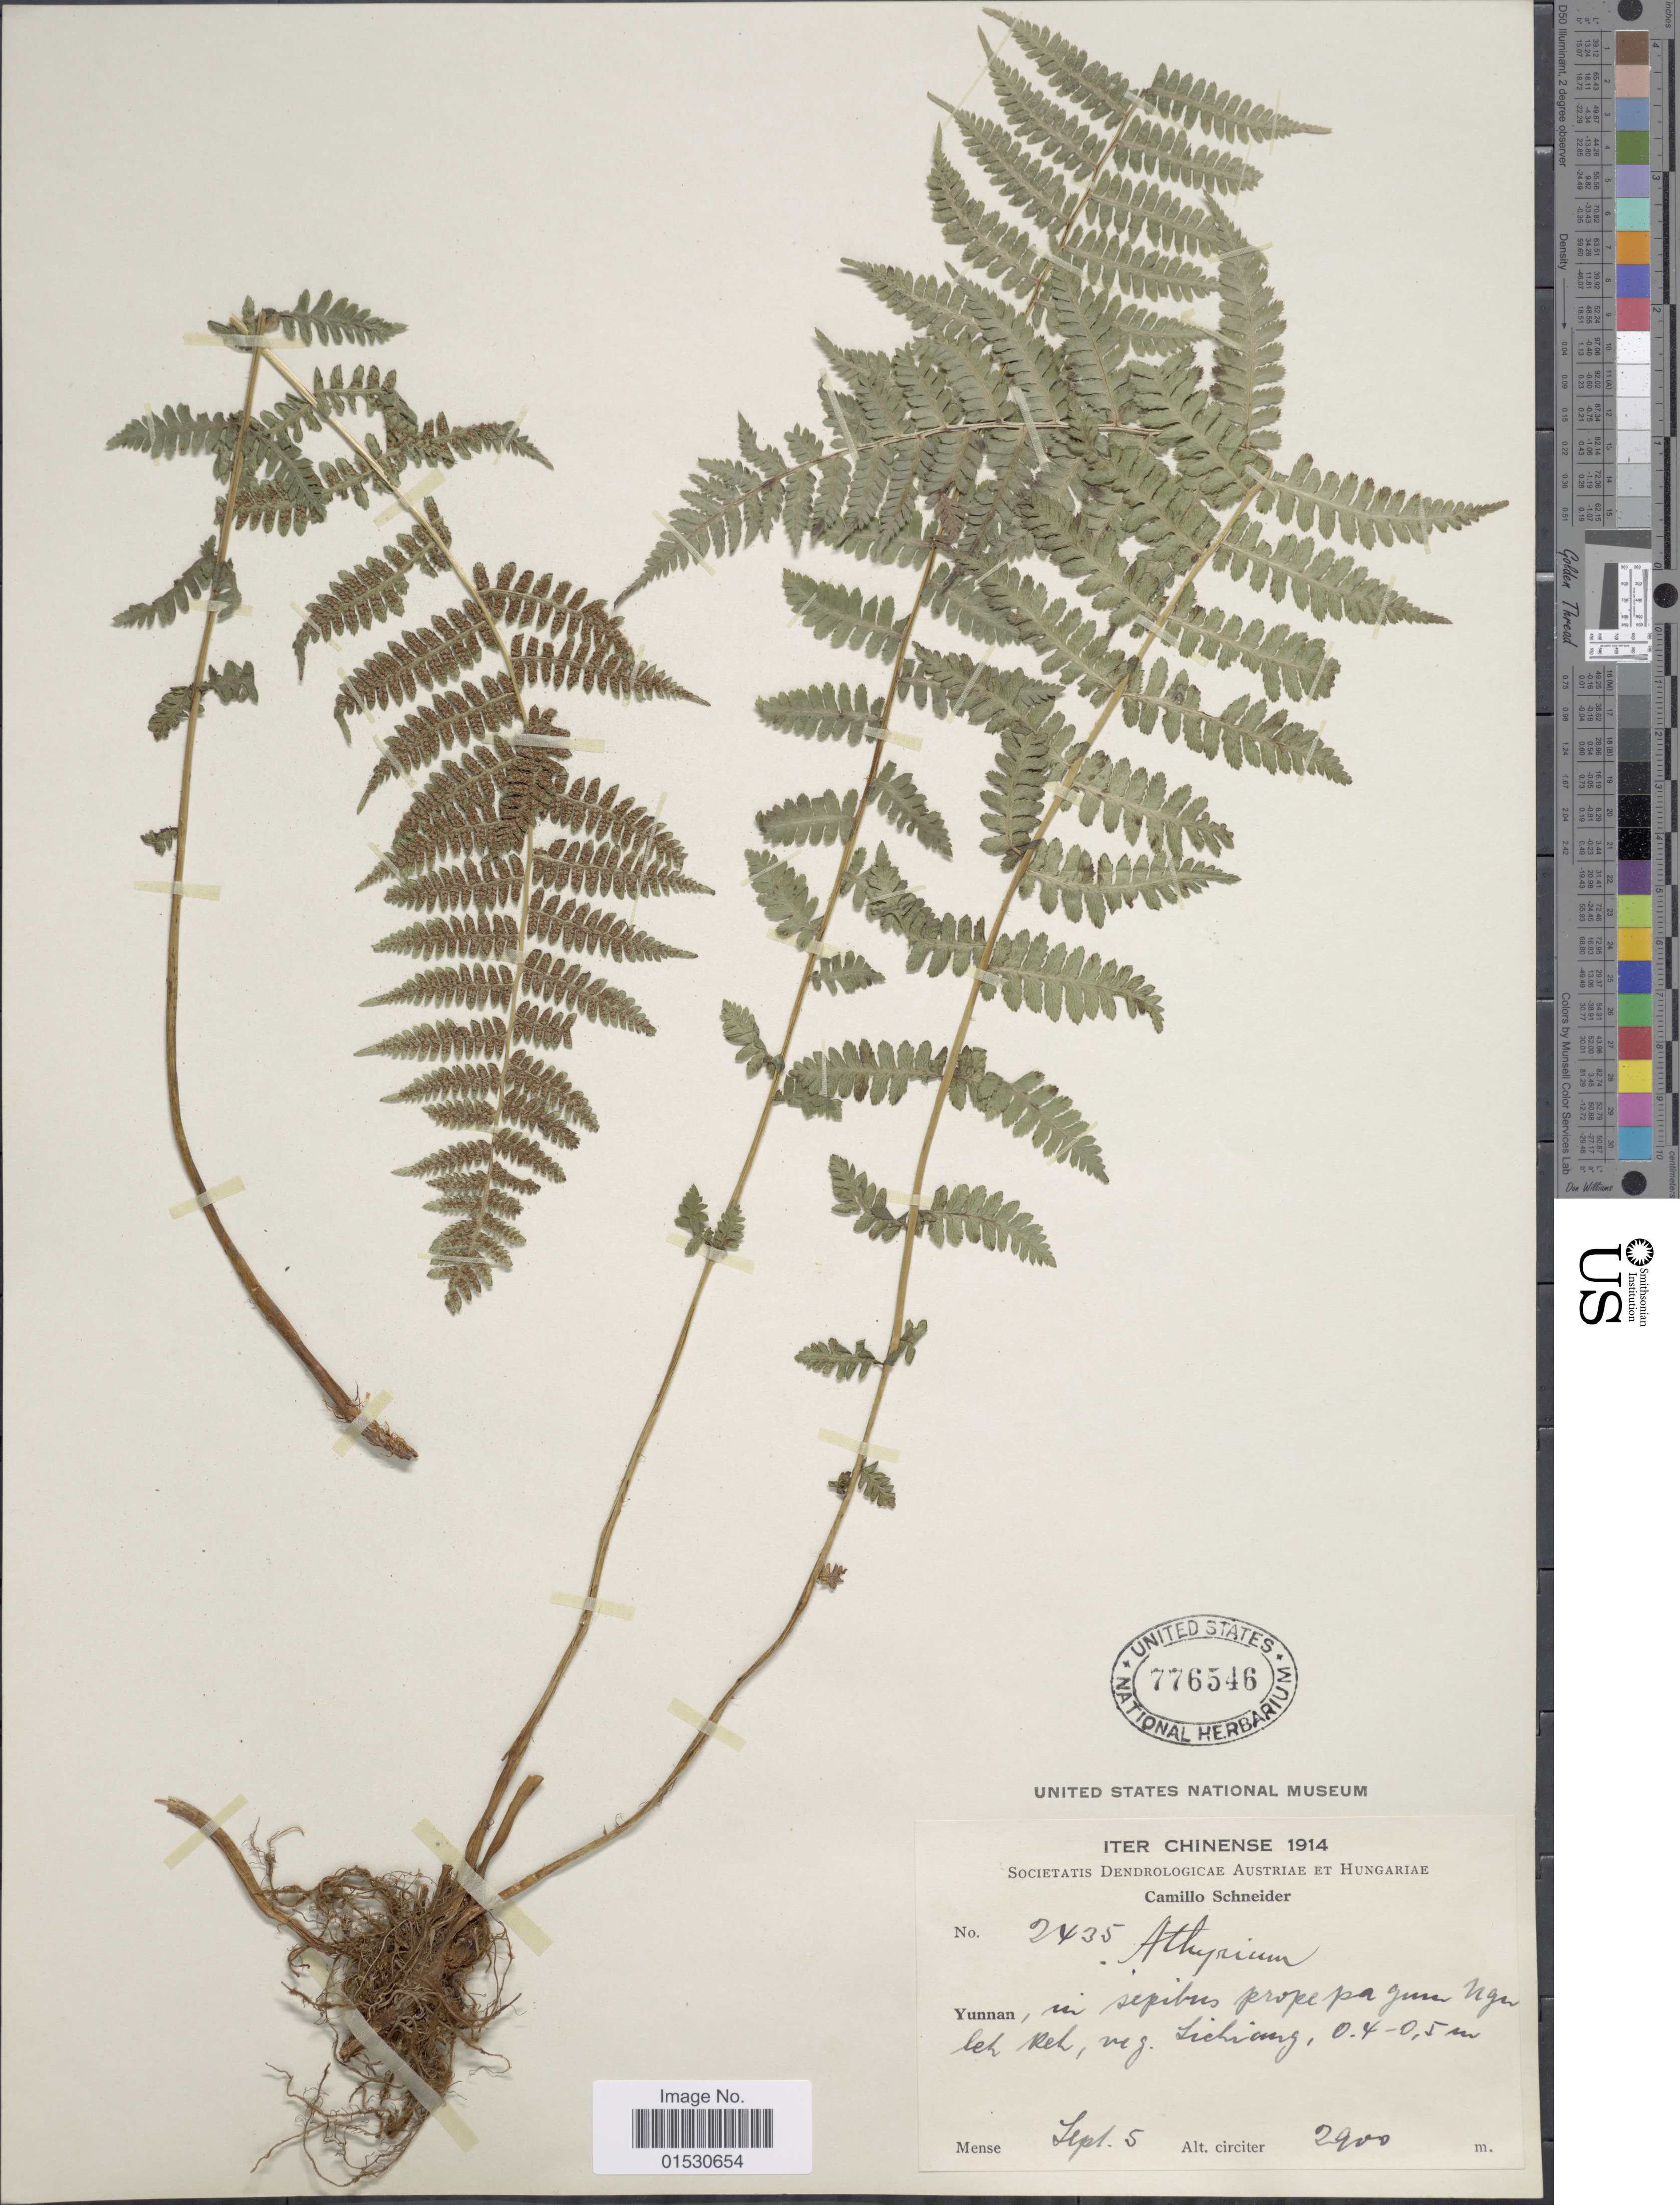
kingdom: Plantae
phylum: Tracheophyta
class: Polypodiopsida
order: Polypodiales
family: Athyriaceae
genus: Athyrium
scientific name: Athyrium filix-femina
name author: (L.) Roth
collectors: C. K. Schneider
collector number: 2435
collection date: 1914-09-05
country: China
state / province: Yunnan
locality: In sepibus prope pagun nga lek reh, veg Lihiang 0.4 - 0.5 m [interpreted]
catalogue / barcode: US 776546